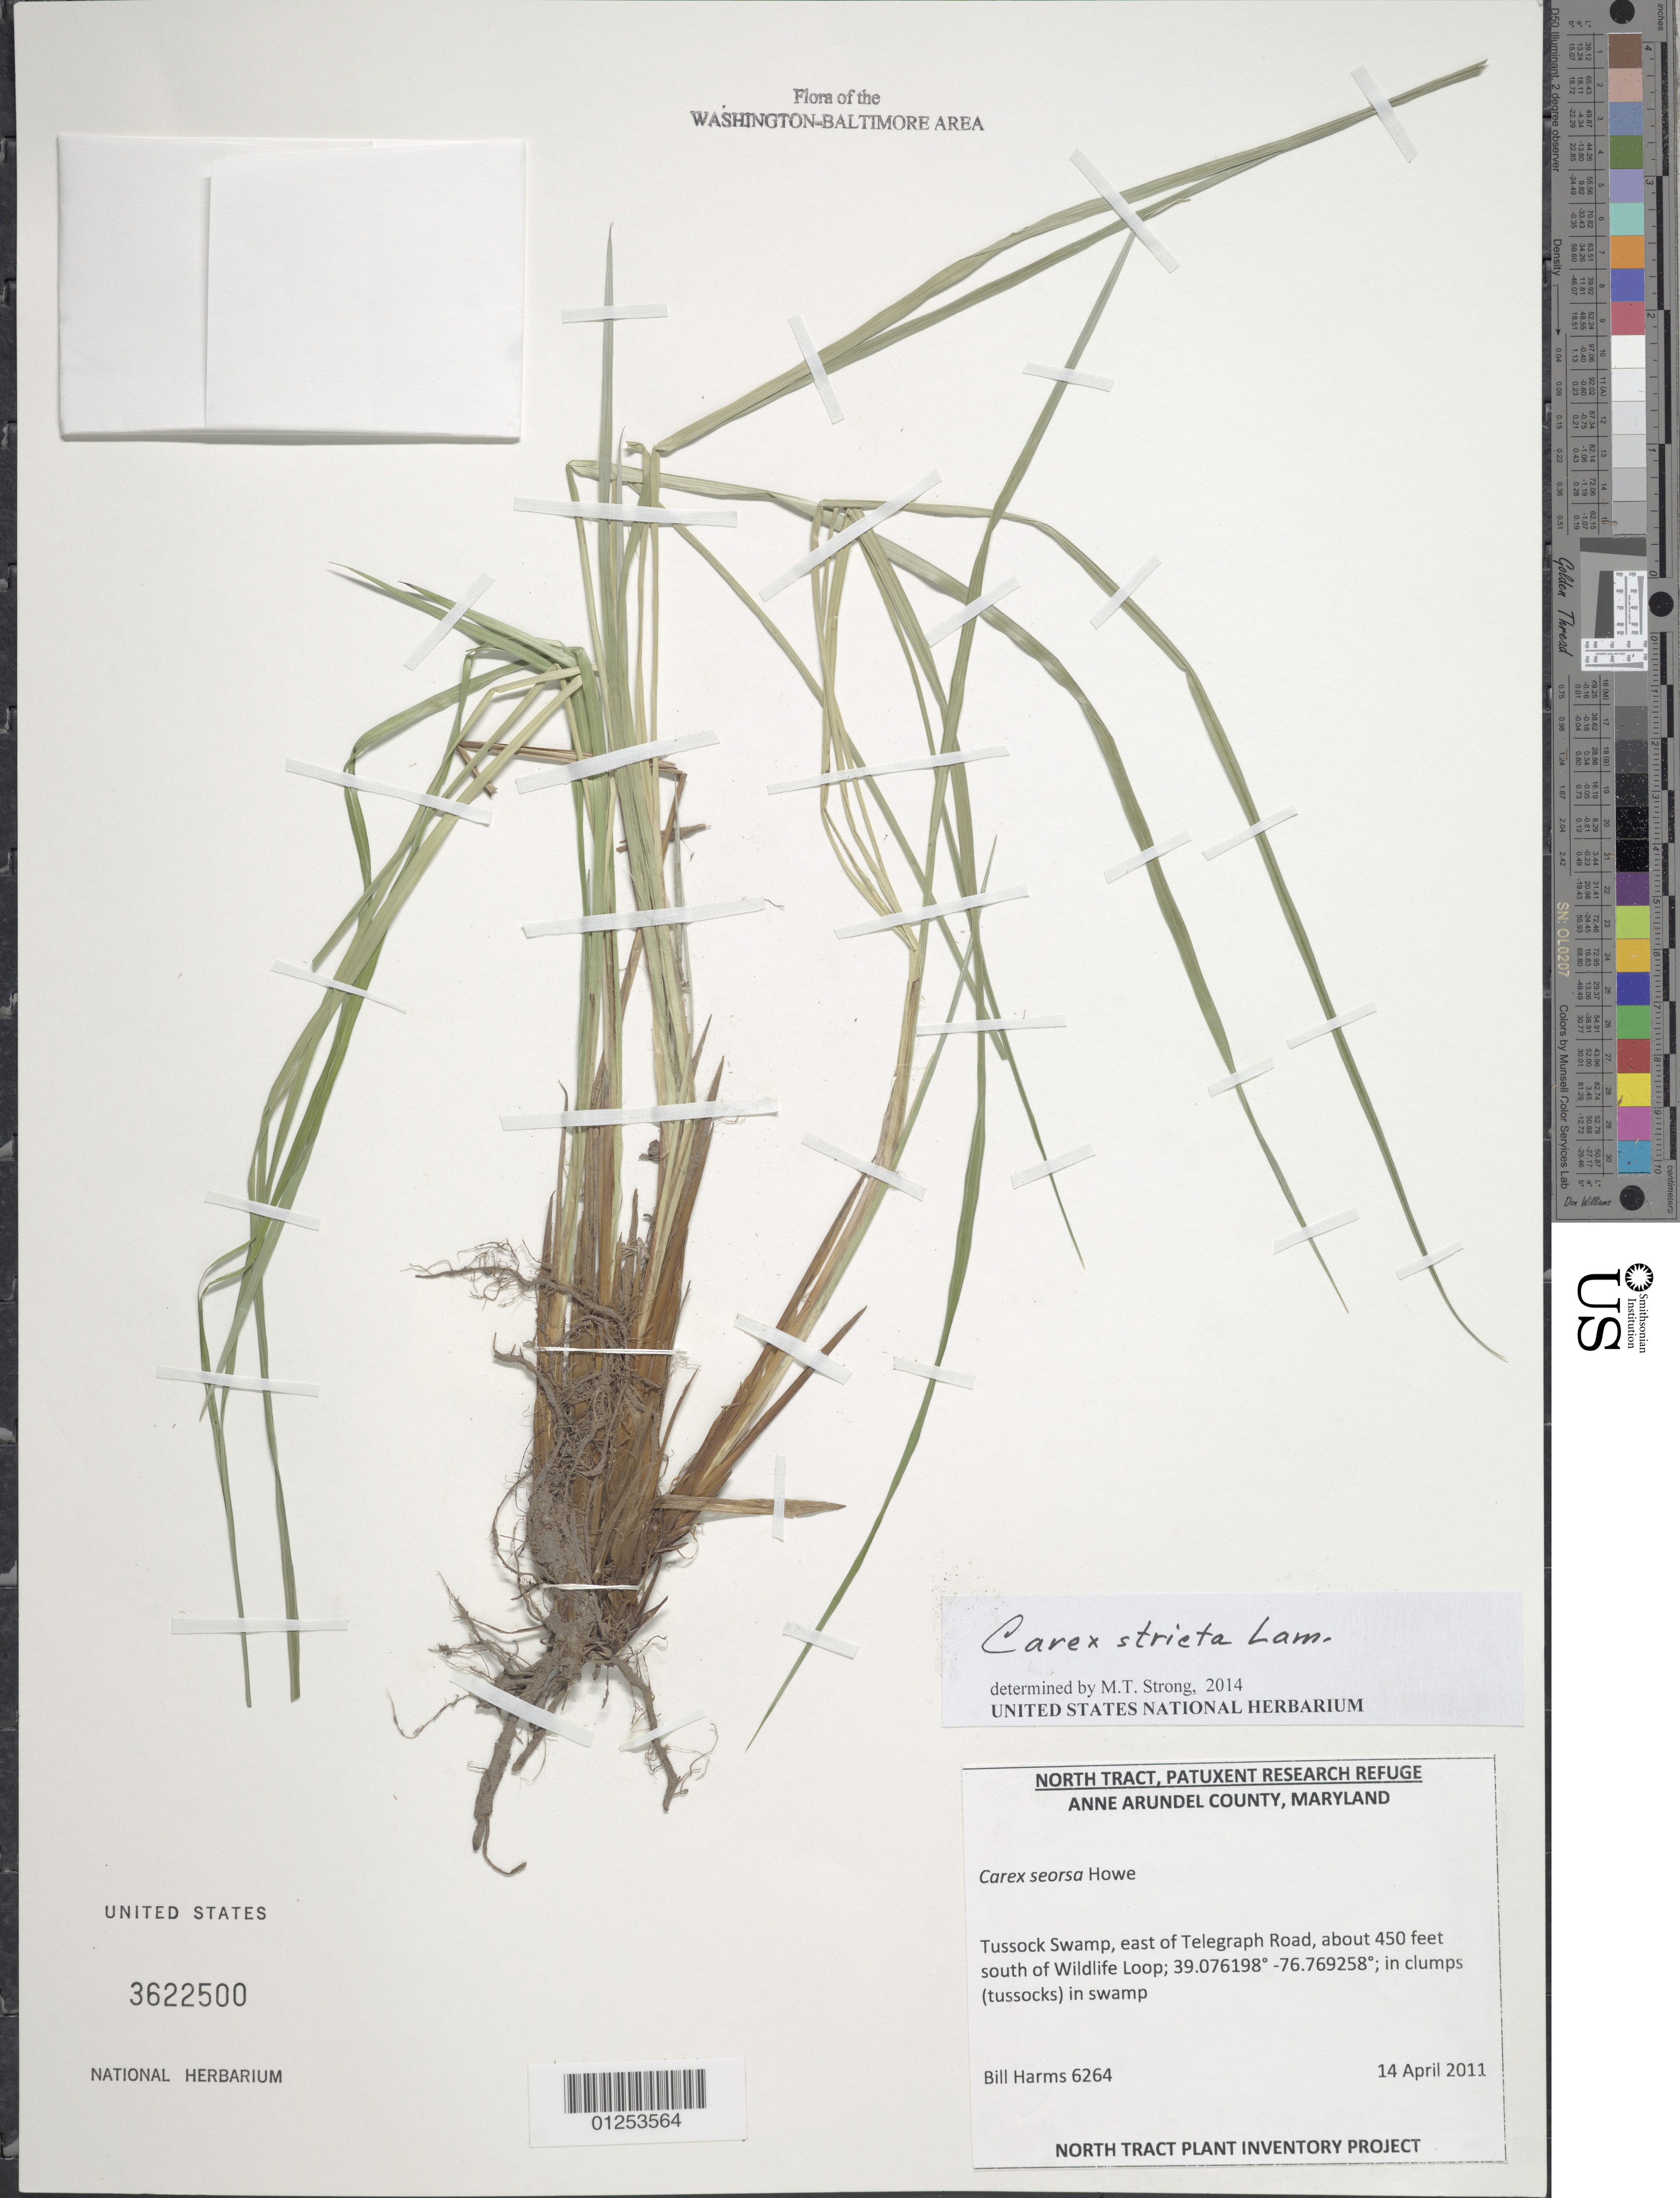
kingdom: Plantae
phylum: Tracheophyta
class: Liliopsida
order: Poales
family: Cyperaceae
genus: Carex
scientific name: Carex stricta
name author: Lam.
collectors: B. Harms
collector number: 6264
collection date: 2011-04-14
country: United States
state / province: Maryland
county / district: Anne Arundel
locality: Tussock Swamp, east of Telegraph Road, about 450 feet south of Wildlife Loop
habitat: In clumps (tussocks) in swamp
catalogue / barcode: US 3622500